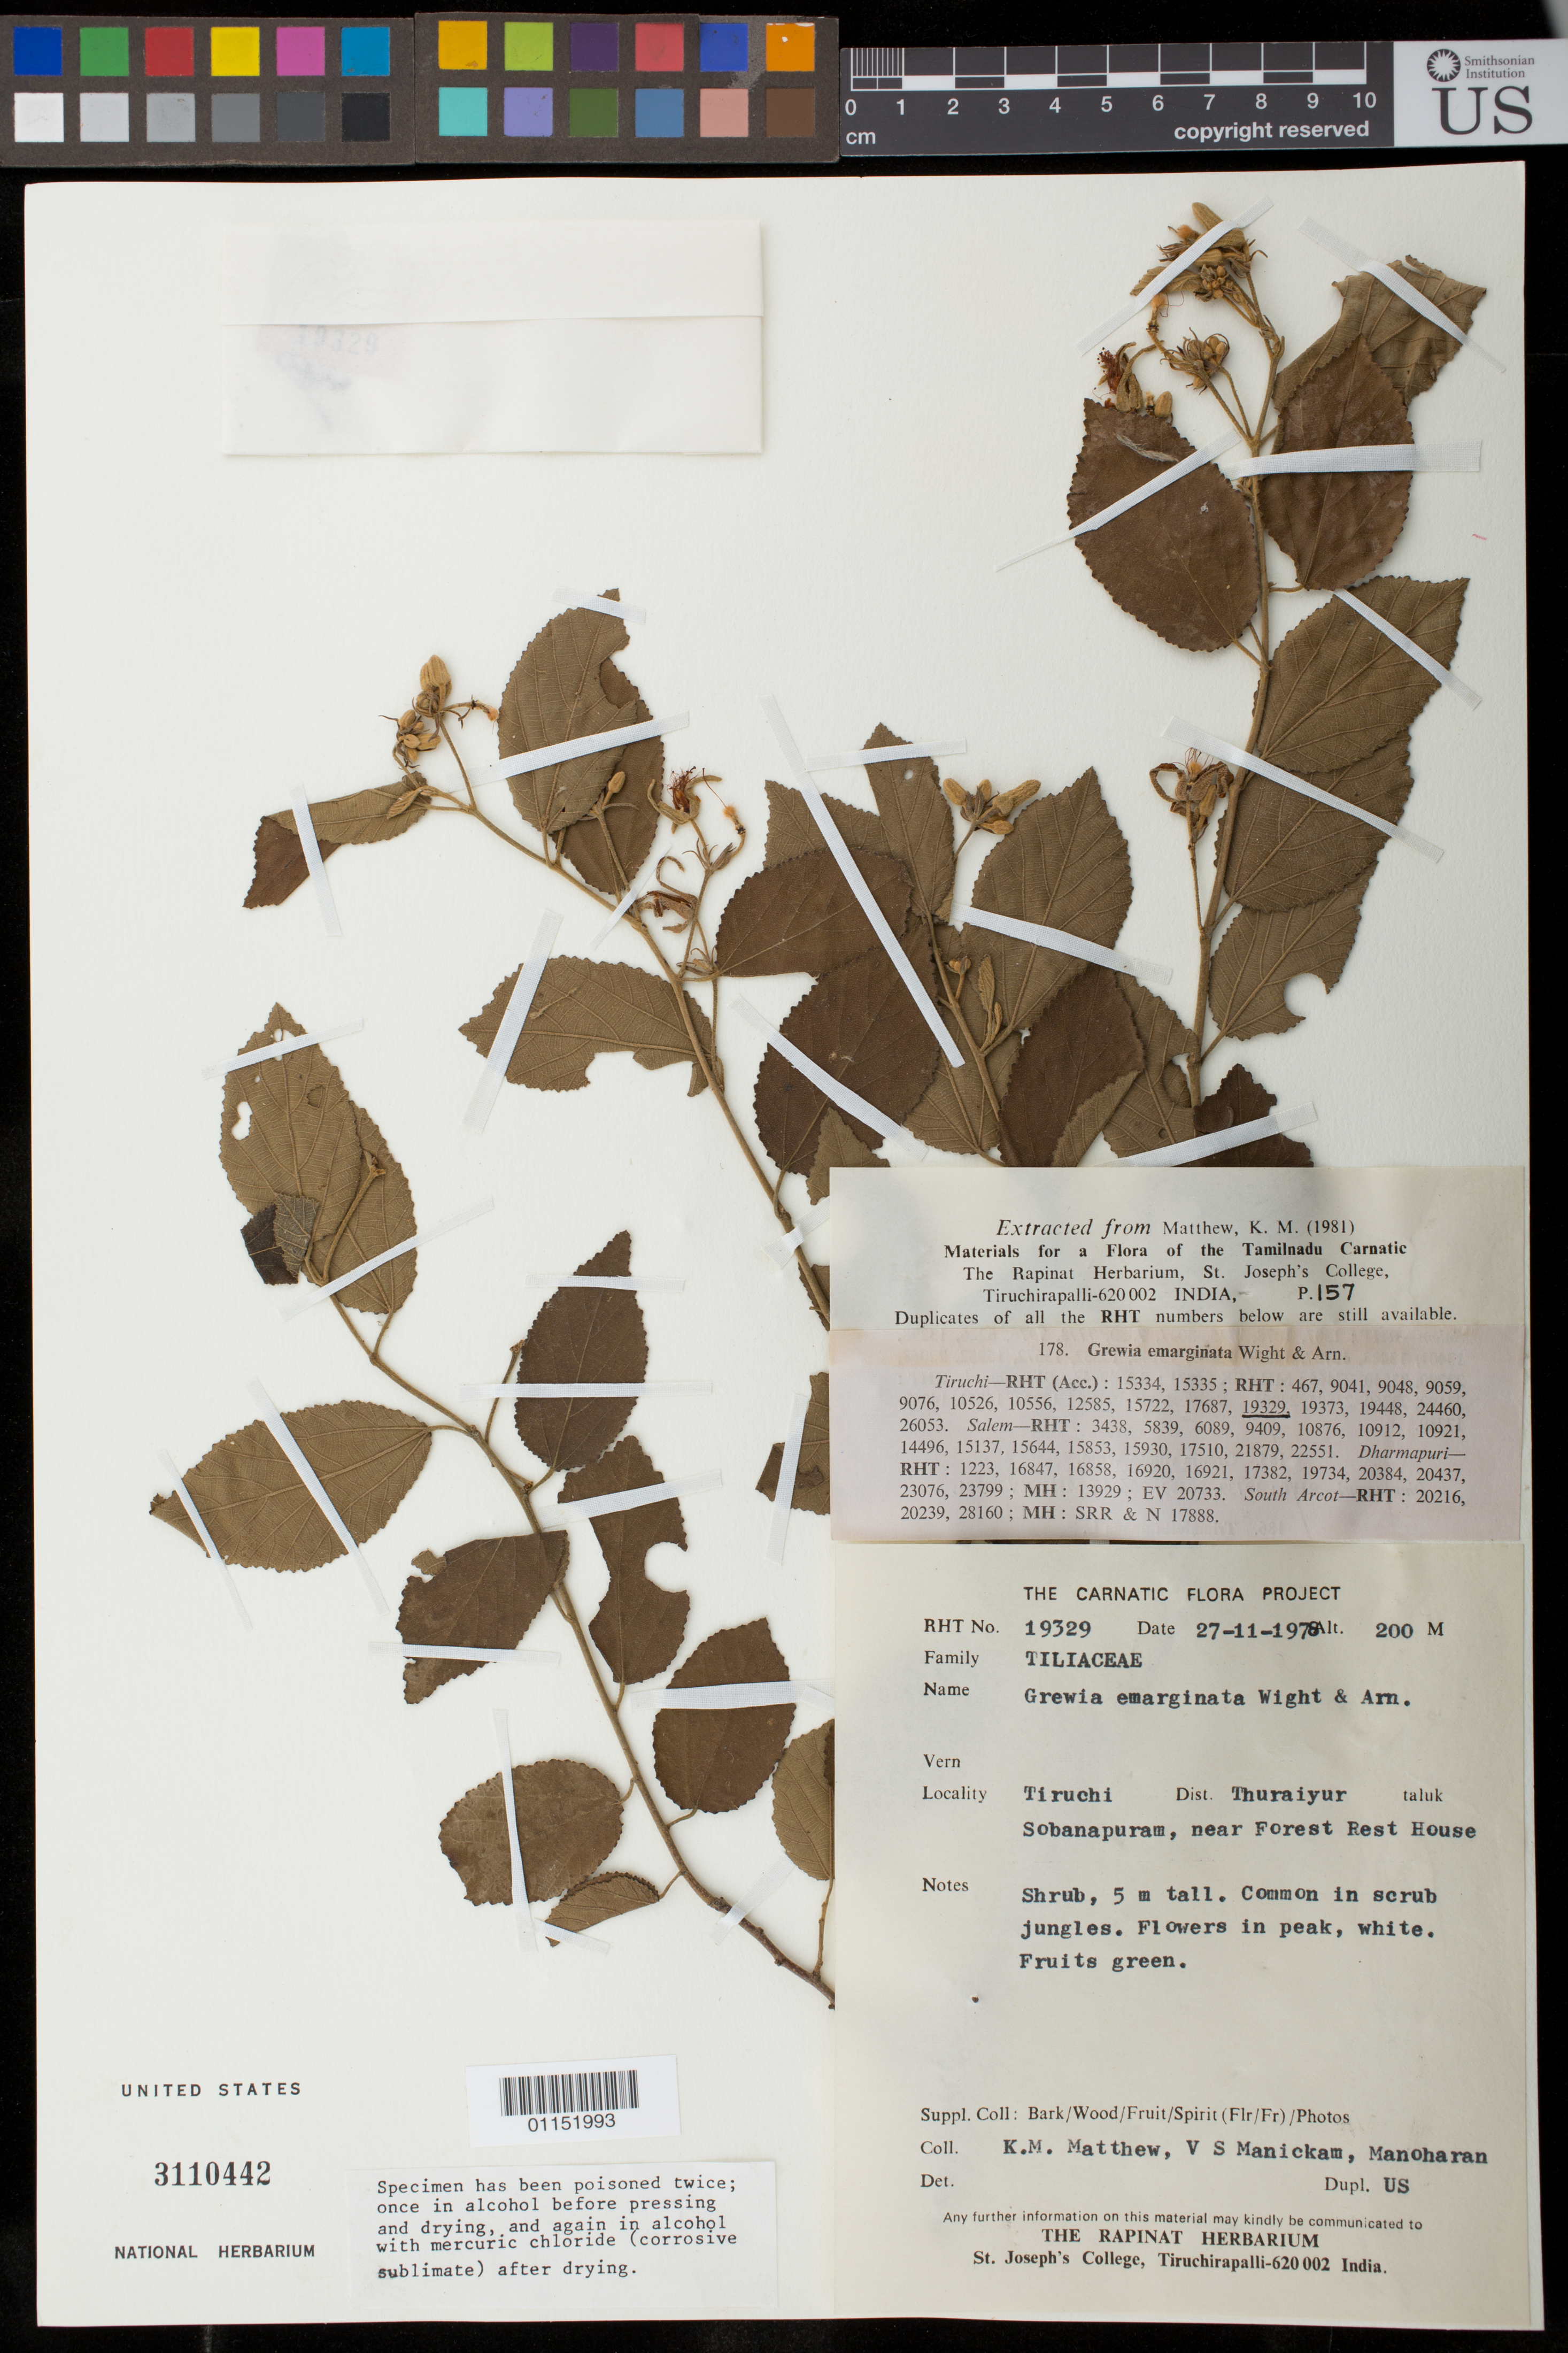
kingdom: Plantae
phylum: Tracheophyta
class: Magnoliopsida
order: Malvales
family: Malvaceae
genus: Grewia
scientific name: Grewia emarginata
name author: Wight & Arn.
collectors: K. M. Matthew, V. Manickam & C. Manoharan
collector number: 19329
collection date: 1978-11-27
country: India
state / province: Tamil Nadu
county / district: Tiruchi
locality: Thuraiyur, Sobanapuram, near Forest Rest House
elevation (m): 200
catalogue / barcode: US 3110442